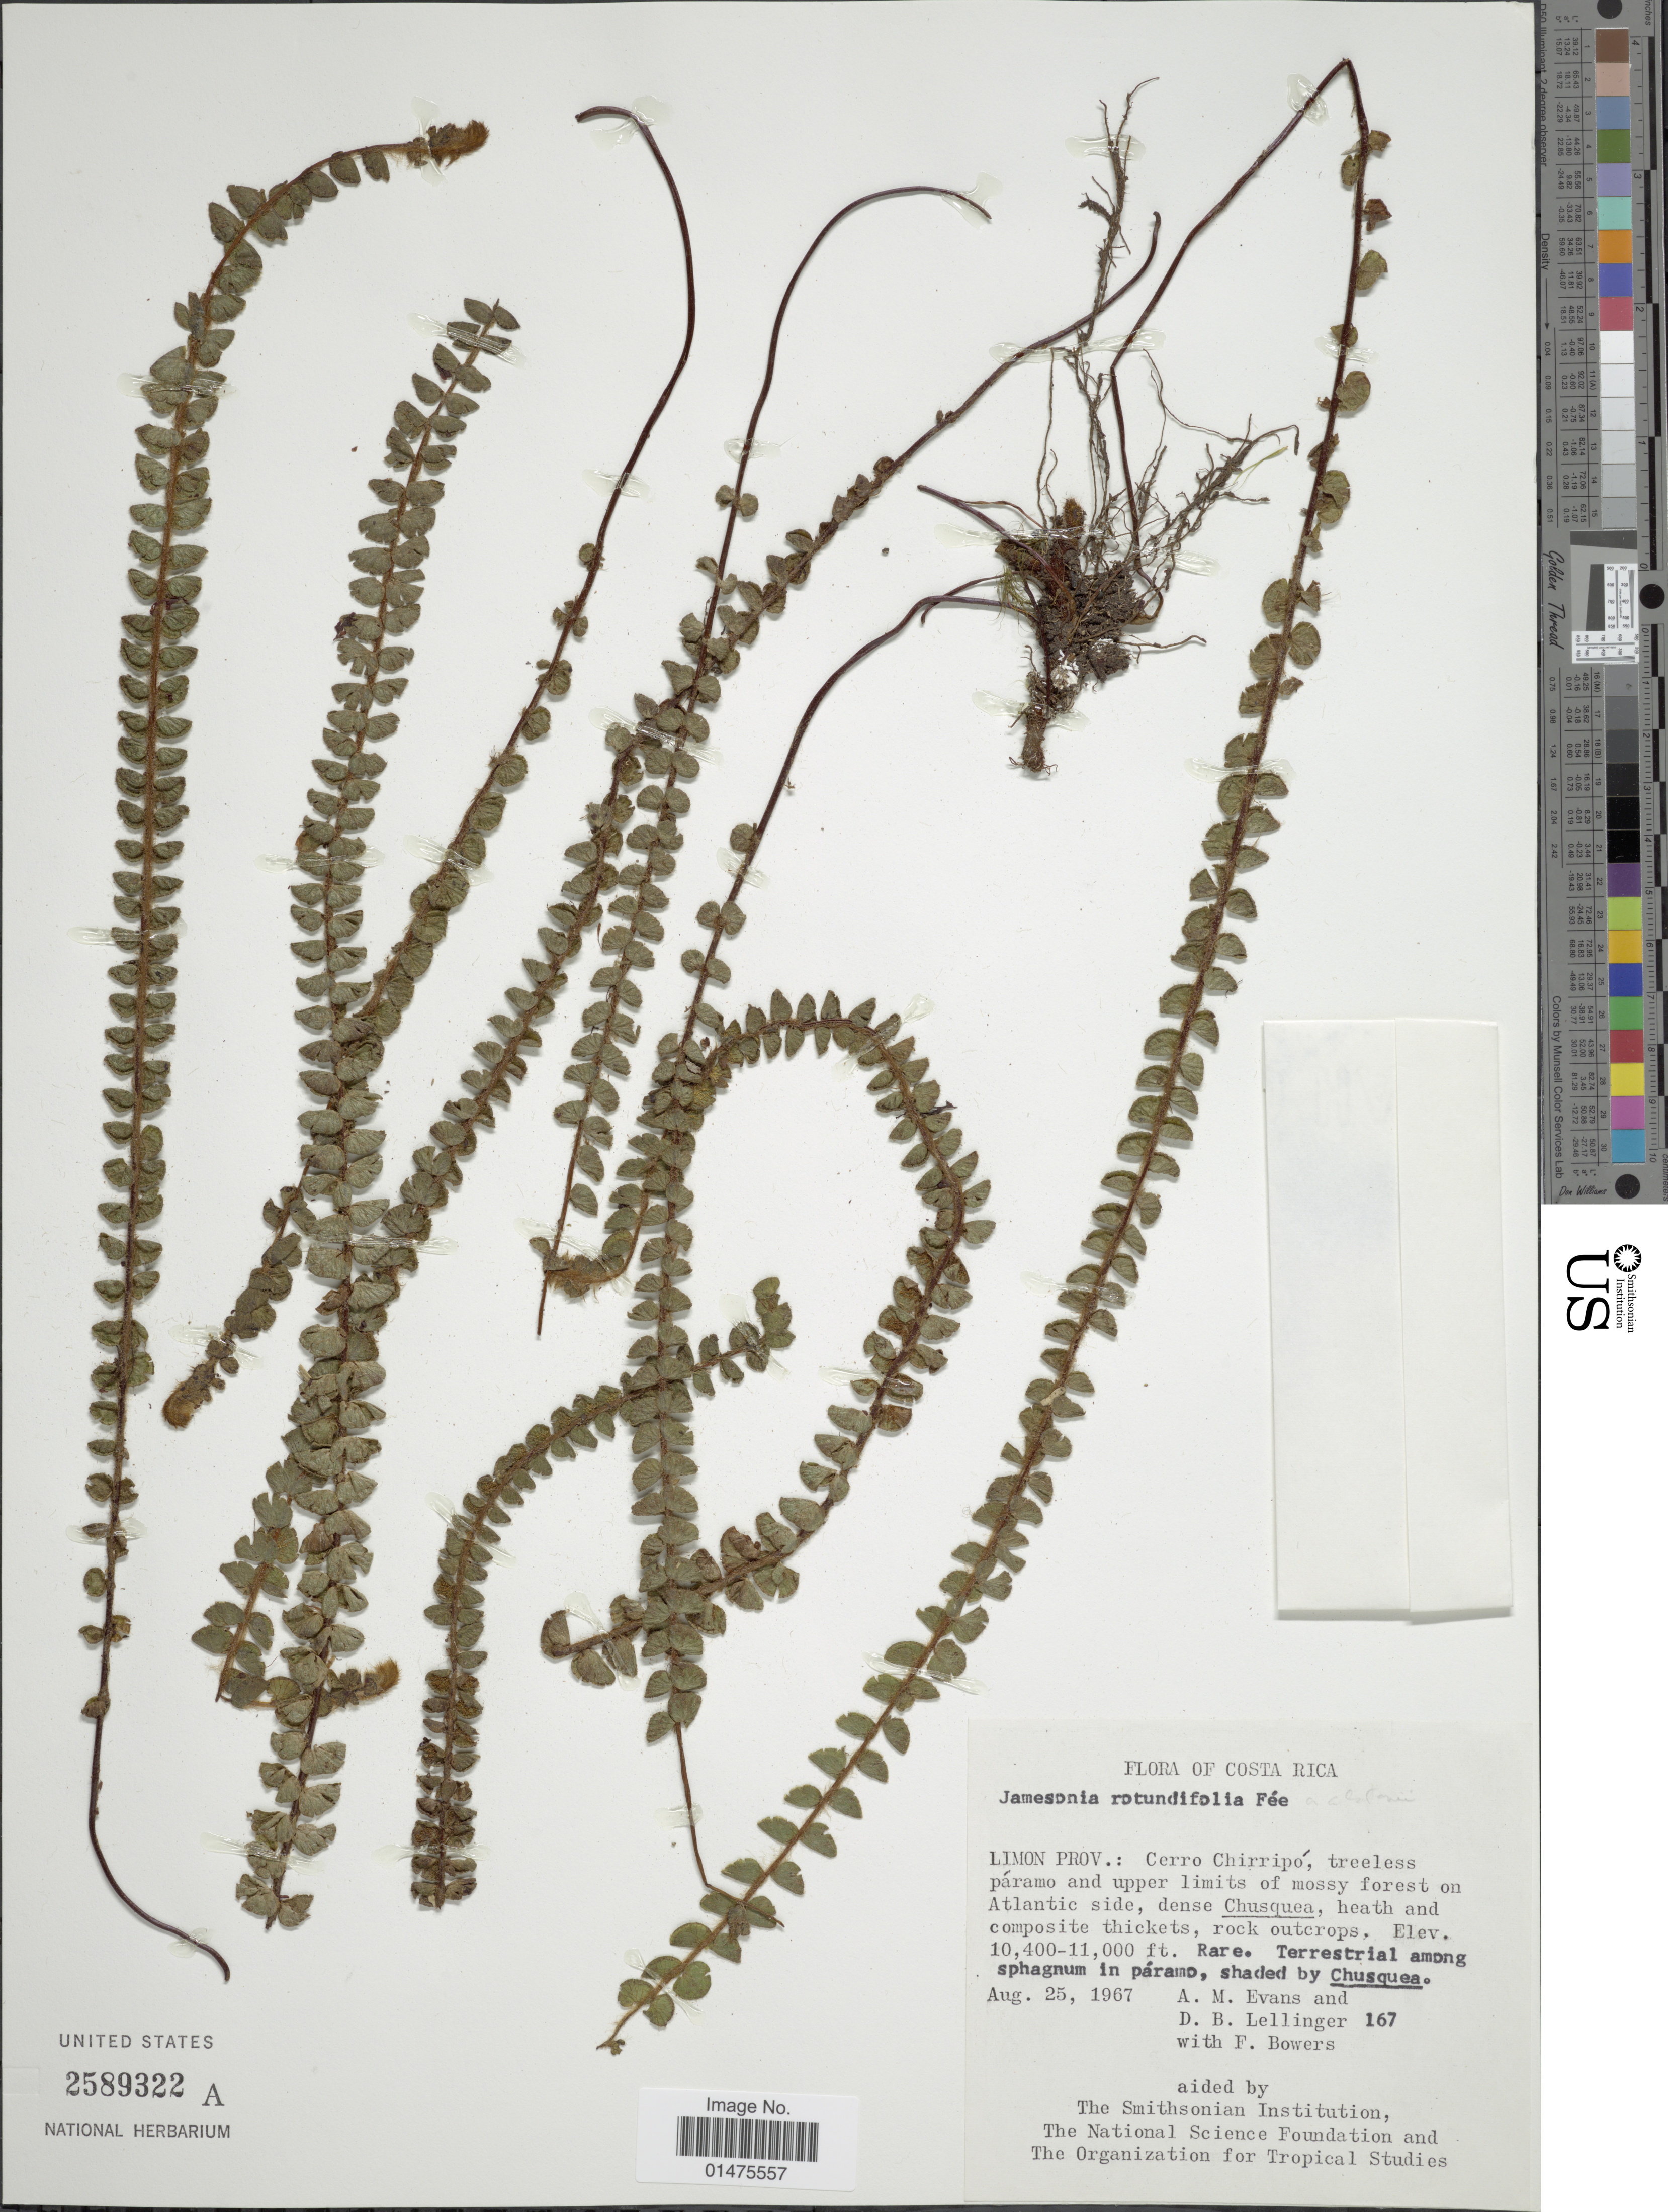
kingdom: Plantae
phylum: Tracheophyta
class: Polypodiopsida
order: Polypodiales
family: Pteridaceae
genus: Jamesonia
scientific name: Jamesonia rotundifolia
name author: Fée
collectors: A. M. Evans, D. B. Lellinger & F. Bowers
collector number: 167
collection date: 1967-08-25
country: Costa Rica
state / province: Limón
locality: Cerro Chirrpó, treeless páramo and upper limits of mossy forests on Atlantic side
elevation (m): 3170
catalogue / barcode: US 2589322A